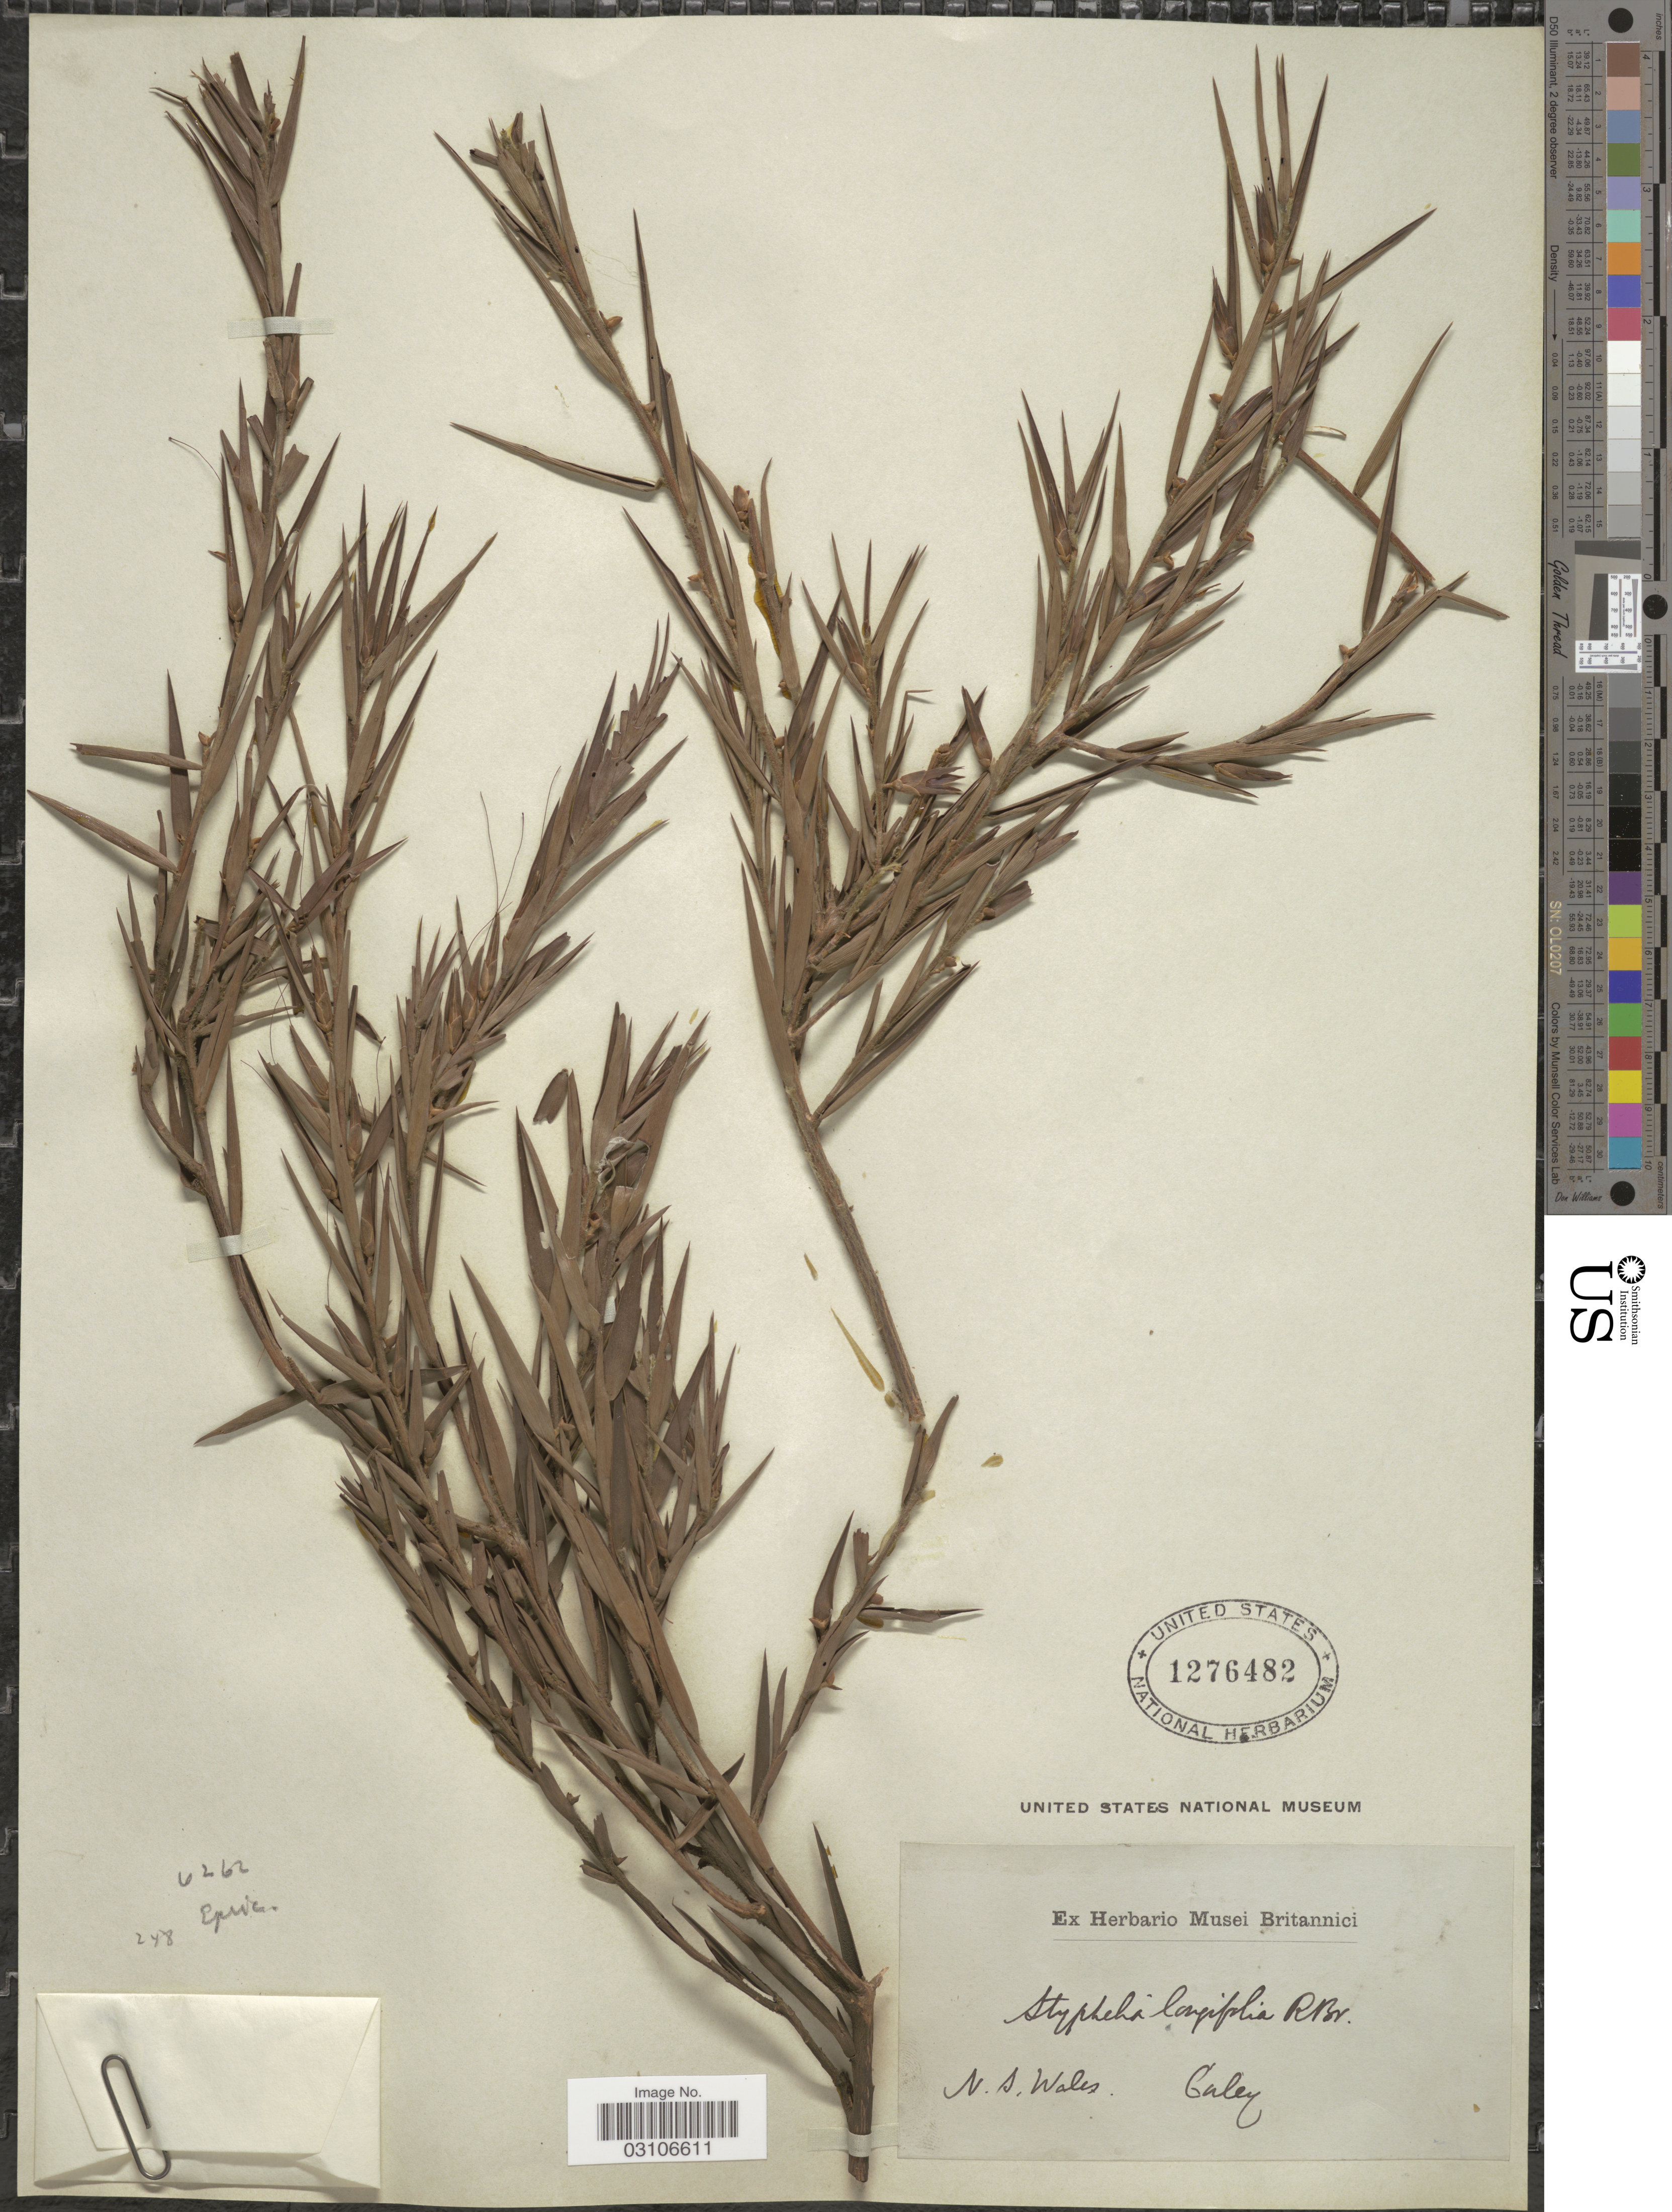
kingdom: Plantae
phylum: Tracheophyta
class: Magnoliopsida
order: Ericales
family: Ericaceae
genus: Styphelia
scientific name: Styphelia longifolia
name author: R. Br.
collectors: -. Caley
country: Australia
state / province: New South Wales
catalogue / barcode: US 1276482